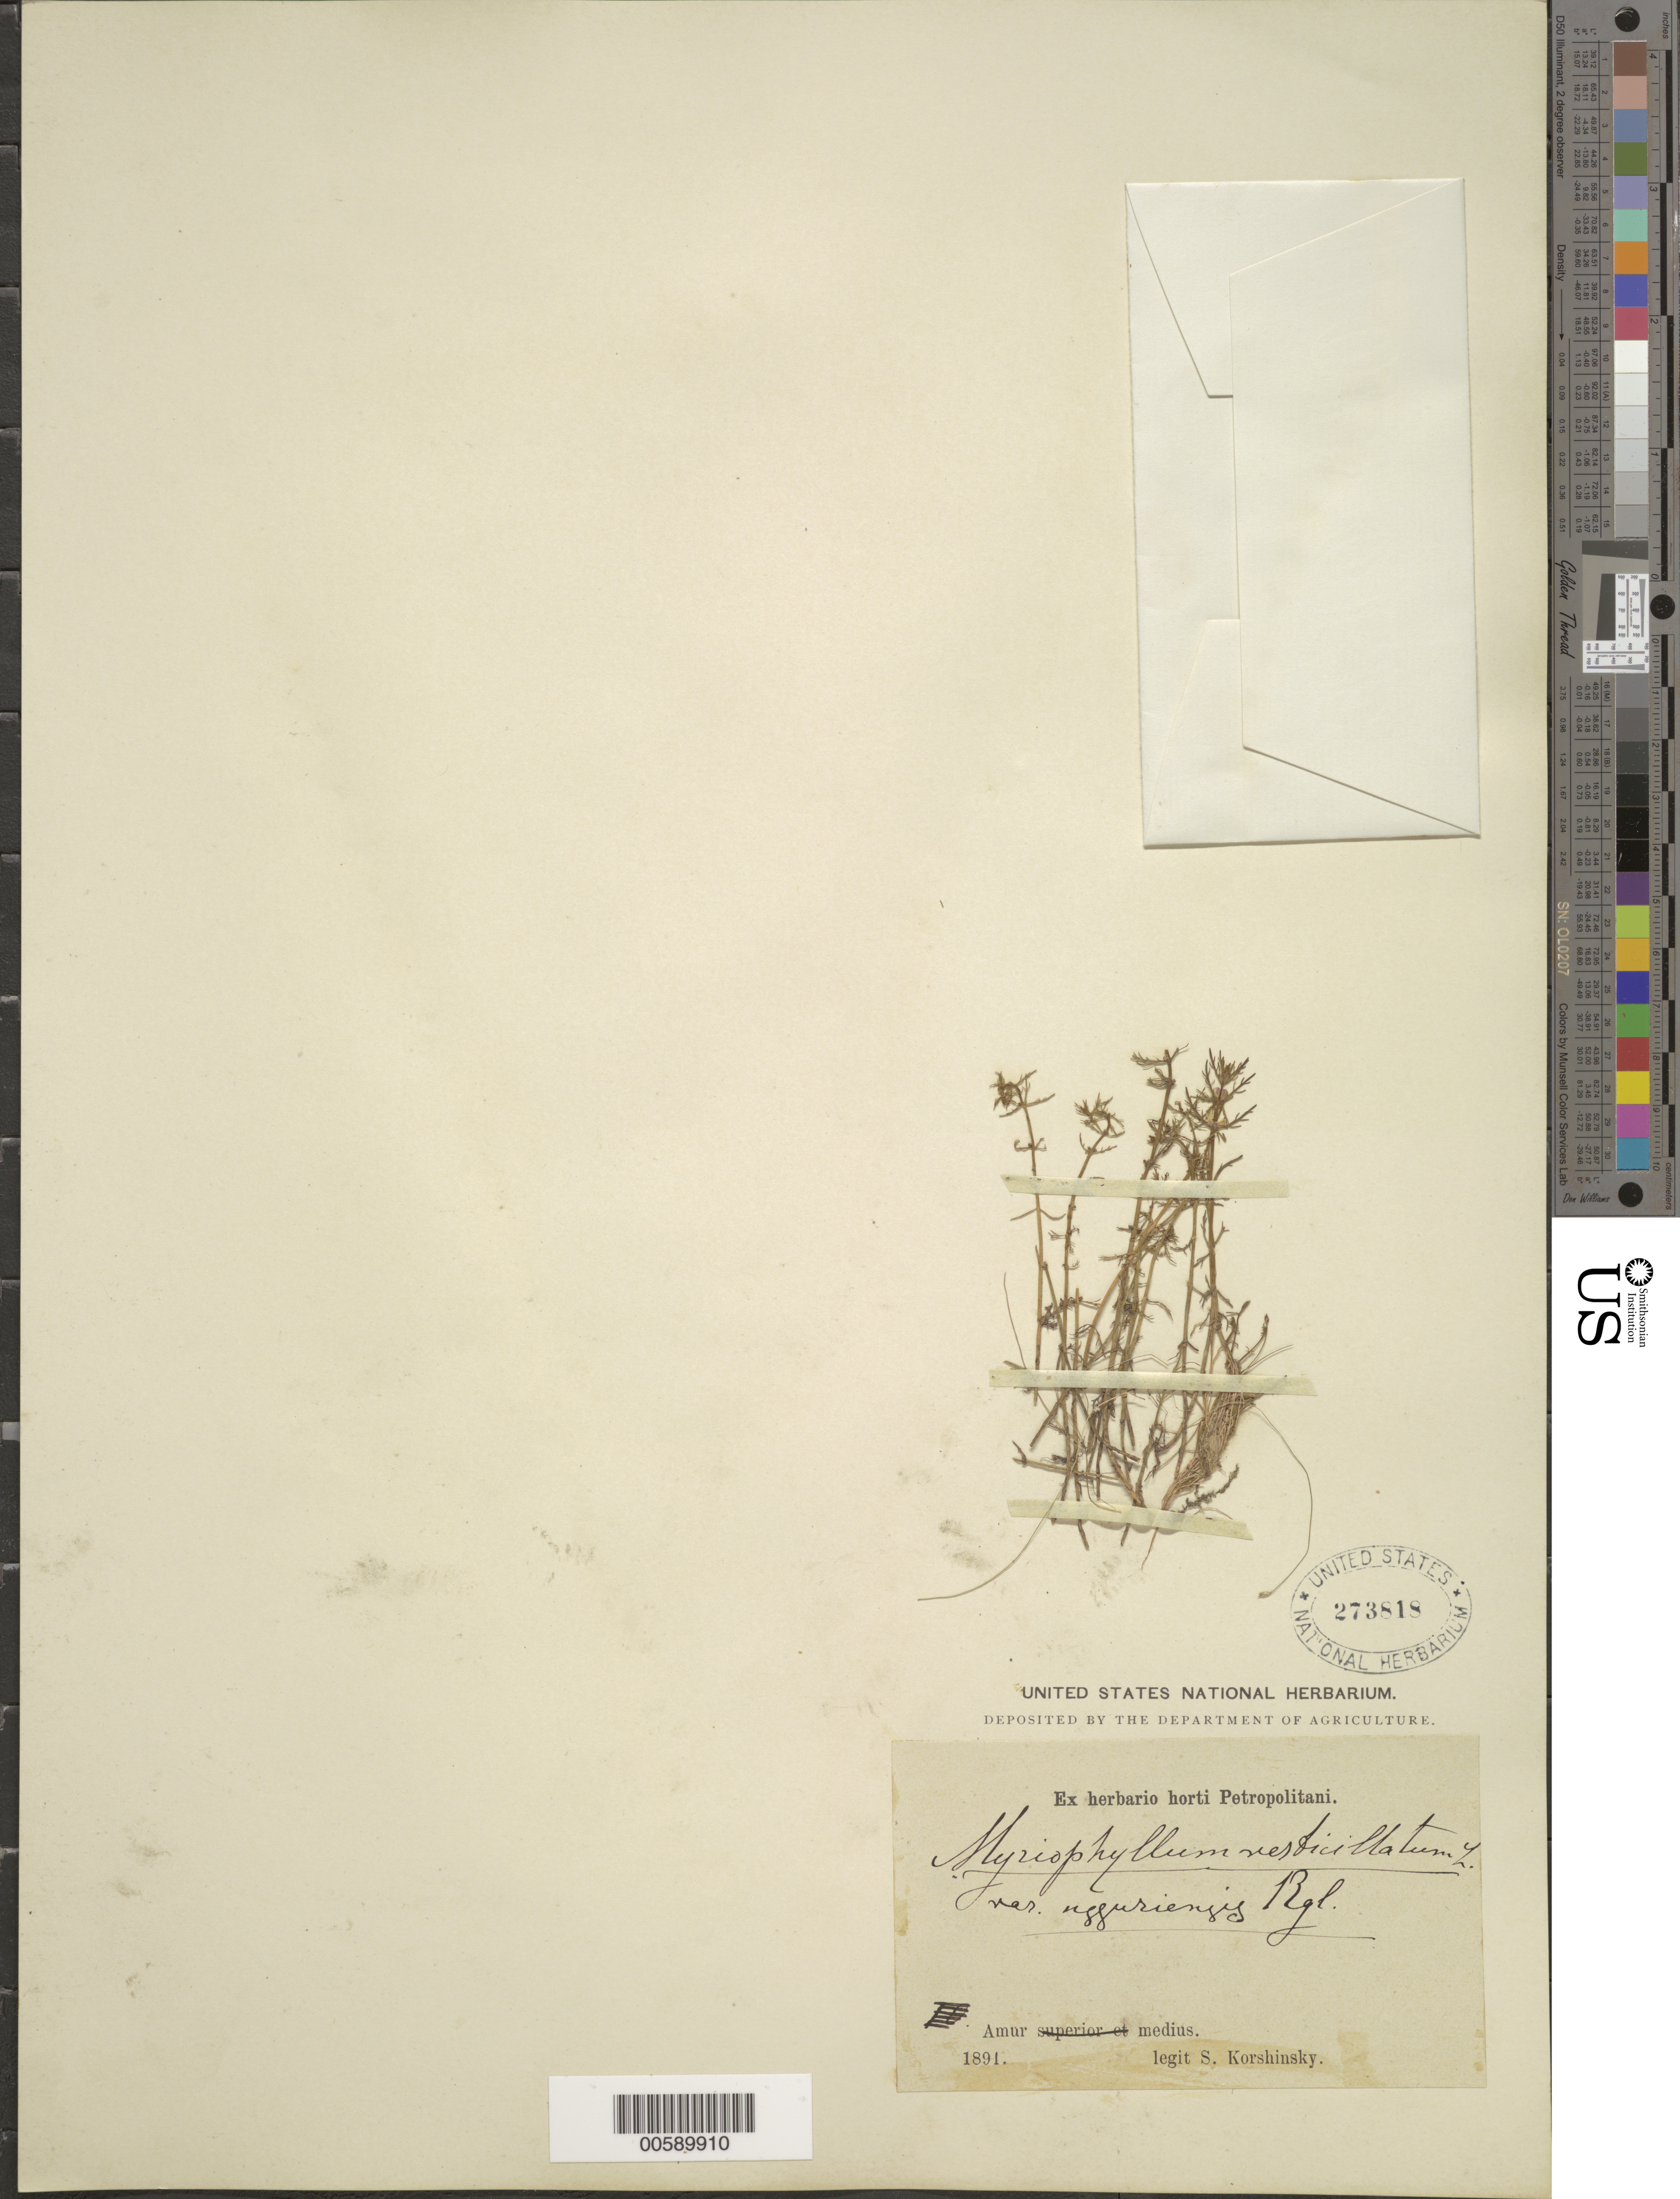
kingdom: Plantae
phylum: Tracheophyta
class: Magnoliopsida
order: Saxifragales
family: Haloragaceae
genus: Myriophyllum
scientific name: Myriophyllum verticillatum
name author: L.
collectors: S. I. Korshinsky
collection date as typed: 1891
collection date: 1891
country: Russian Federation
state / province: Amur (?)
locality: Amur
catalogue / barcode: US 273818